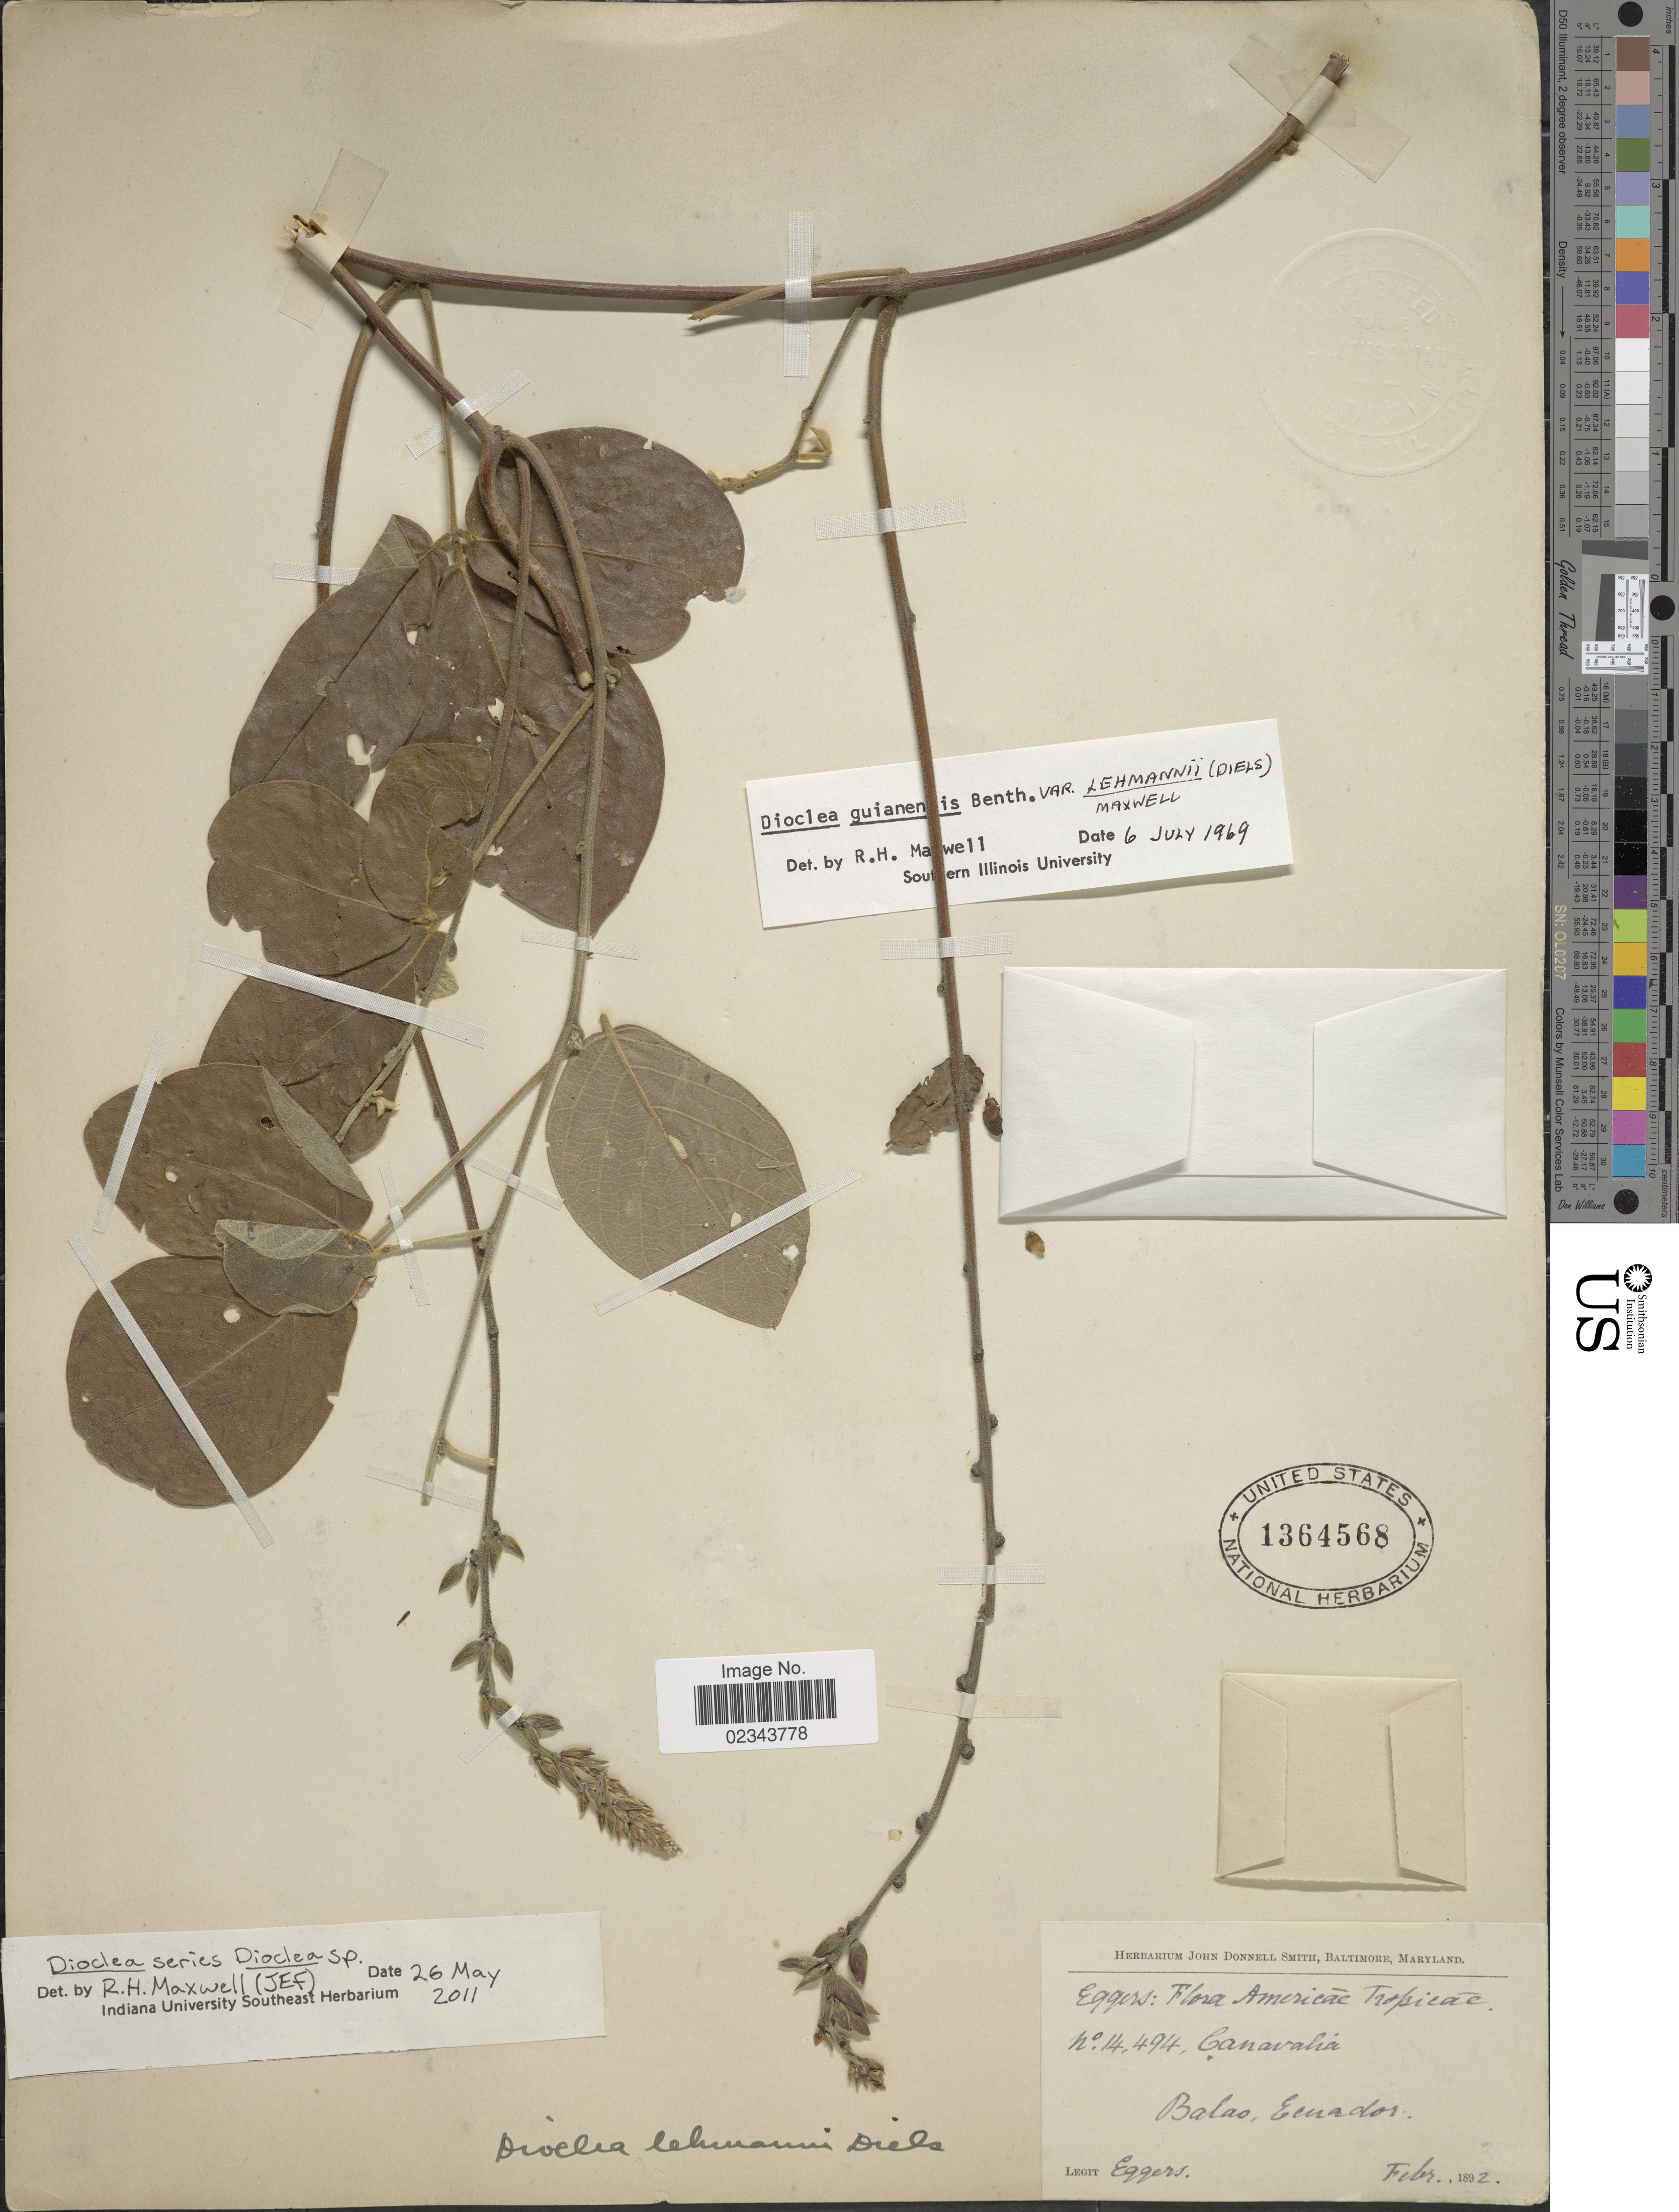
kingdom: Plantae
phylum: Tracheophyta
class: Magnoliopsida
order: Fabales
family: Fabaceae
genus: Dioclea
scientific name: Dioclea sp.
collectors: -. Eggers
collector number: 14494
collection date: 1892-02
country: Ecuador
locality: Balsas. Canavalia [unsure placement]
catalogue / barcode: US 1364568